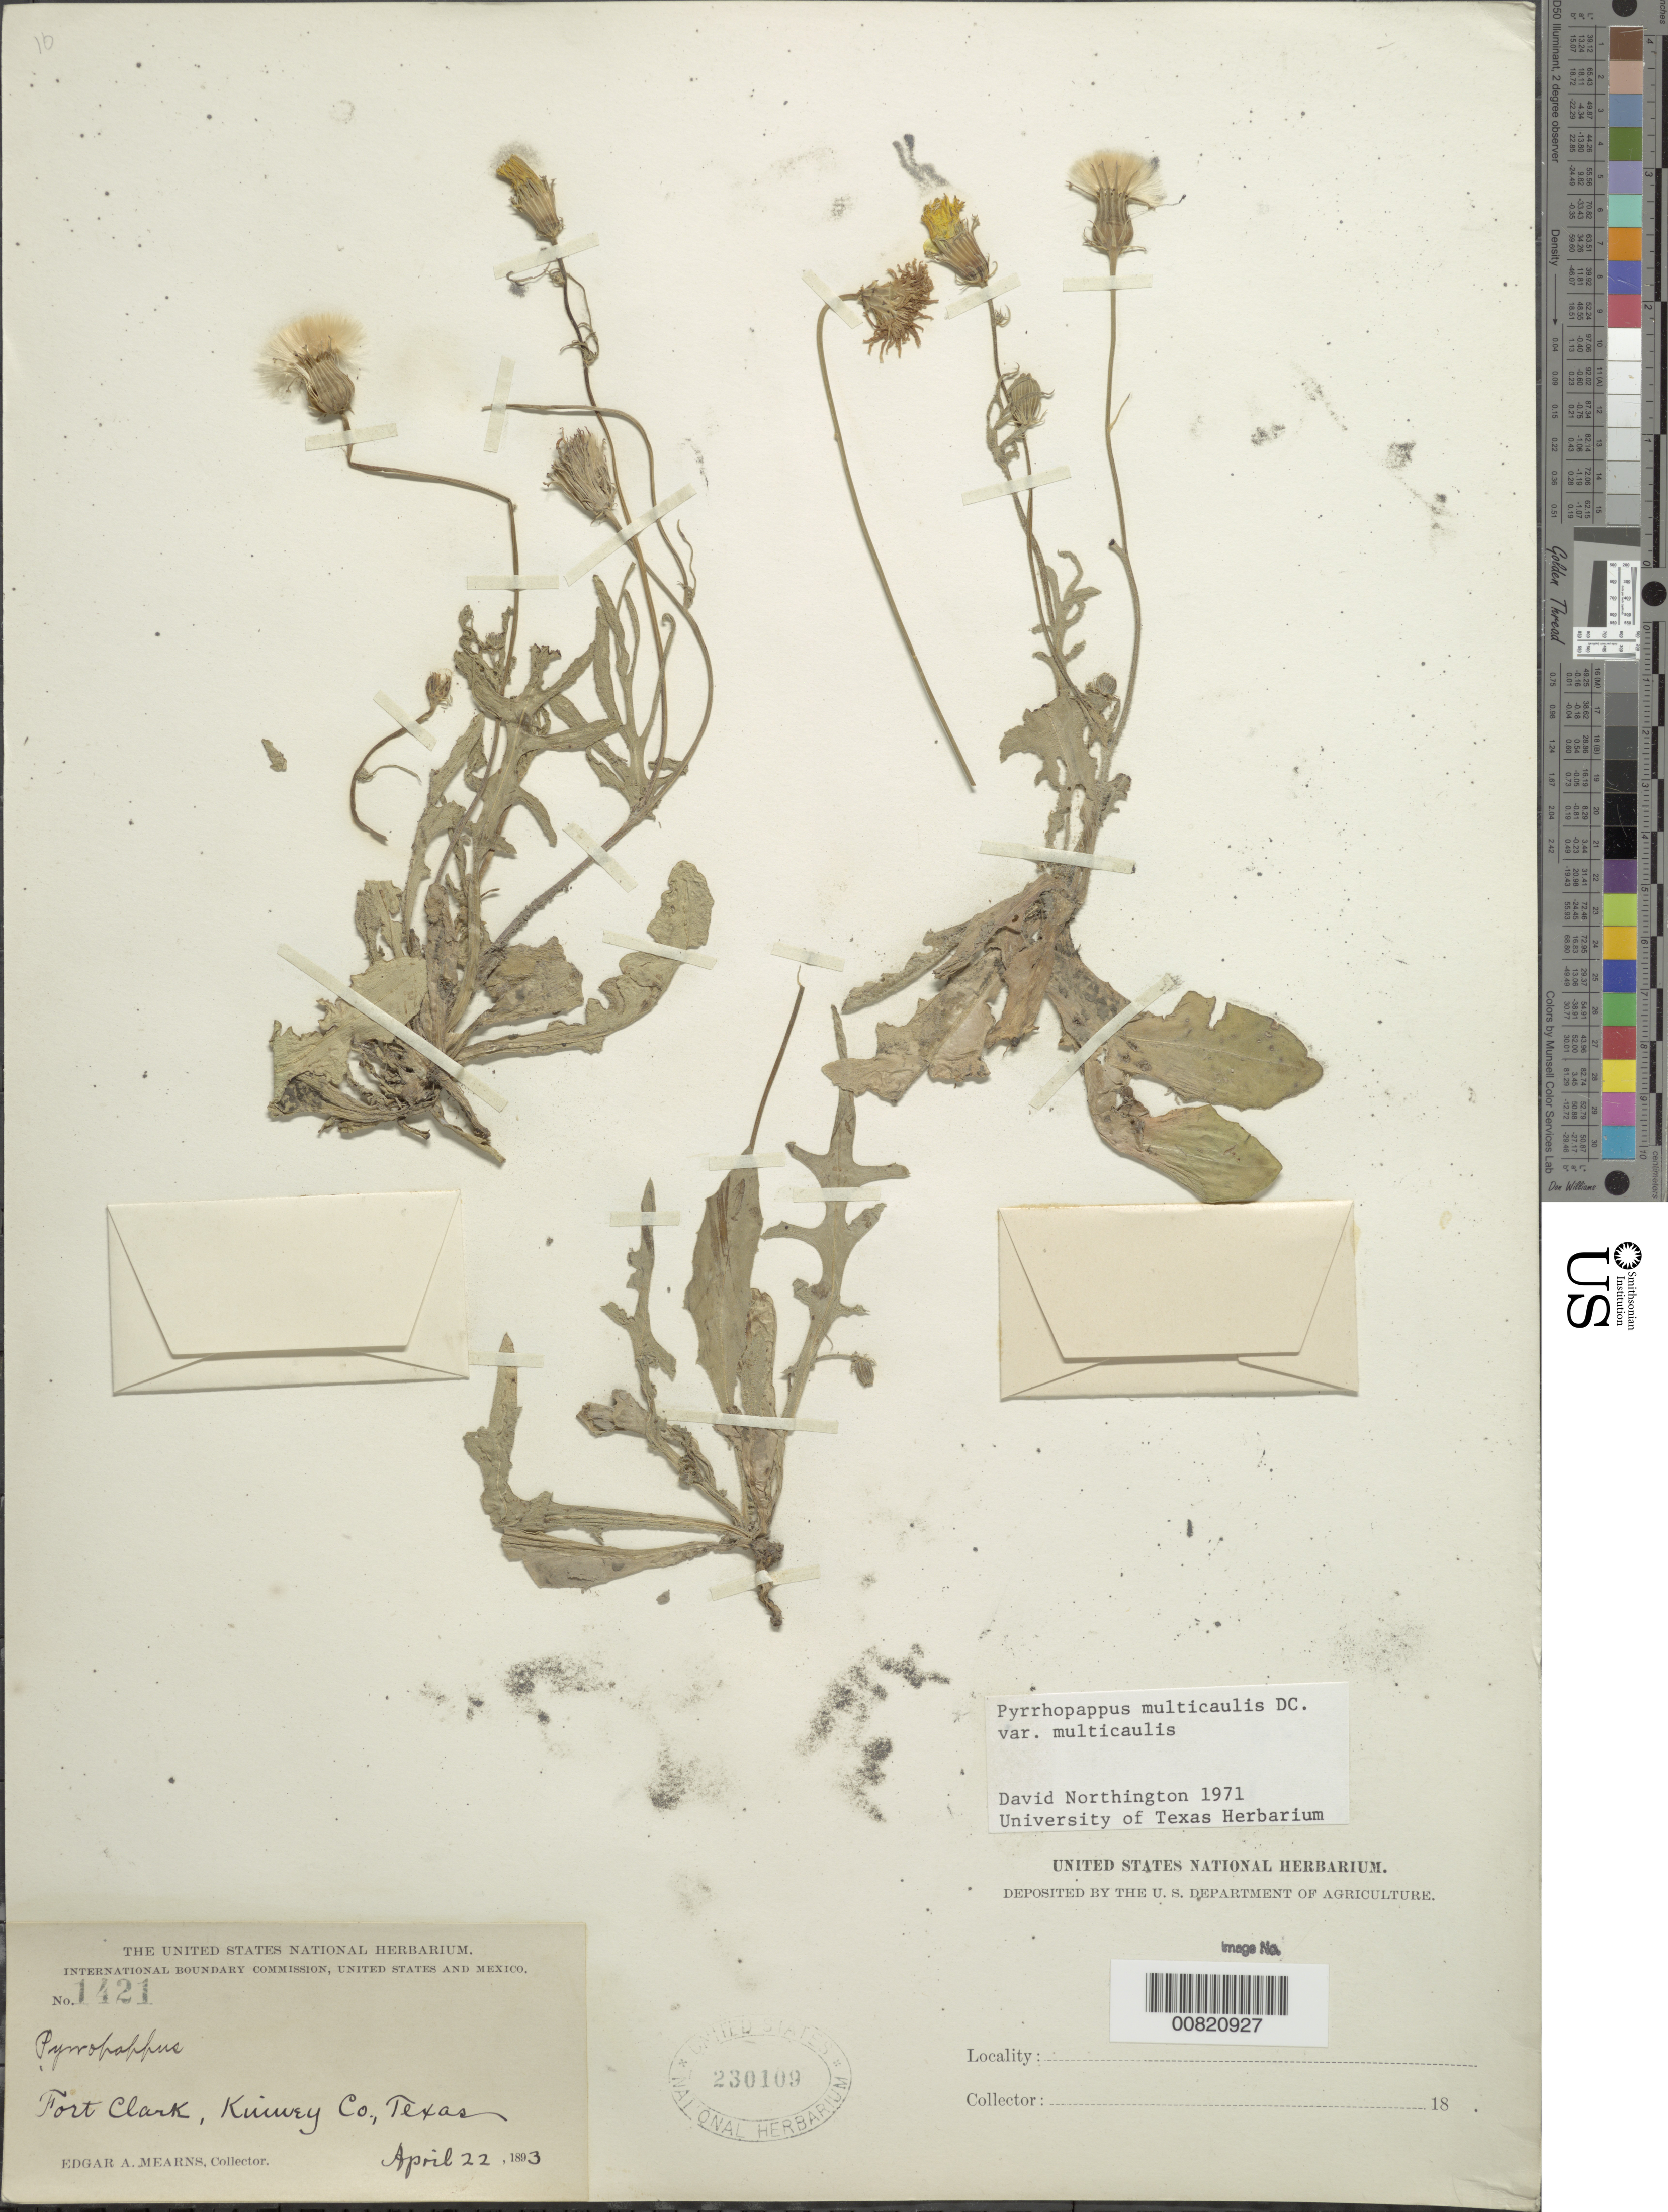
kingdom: Plantae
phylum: Tracheophyta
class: Magnoliopsida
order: Asterales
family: Asteraceae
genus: Pyrrhopappus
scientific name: Pyrrhopappus pauciflorus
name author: (D. Don) DC.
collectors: E. A. Mearns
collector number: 1421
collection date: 1893-04-22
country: United States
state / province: Texas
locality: Kuiwey County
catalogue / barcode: US 230109